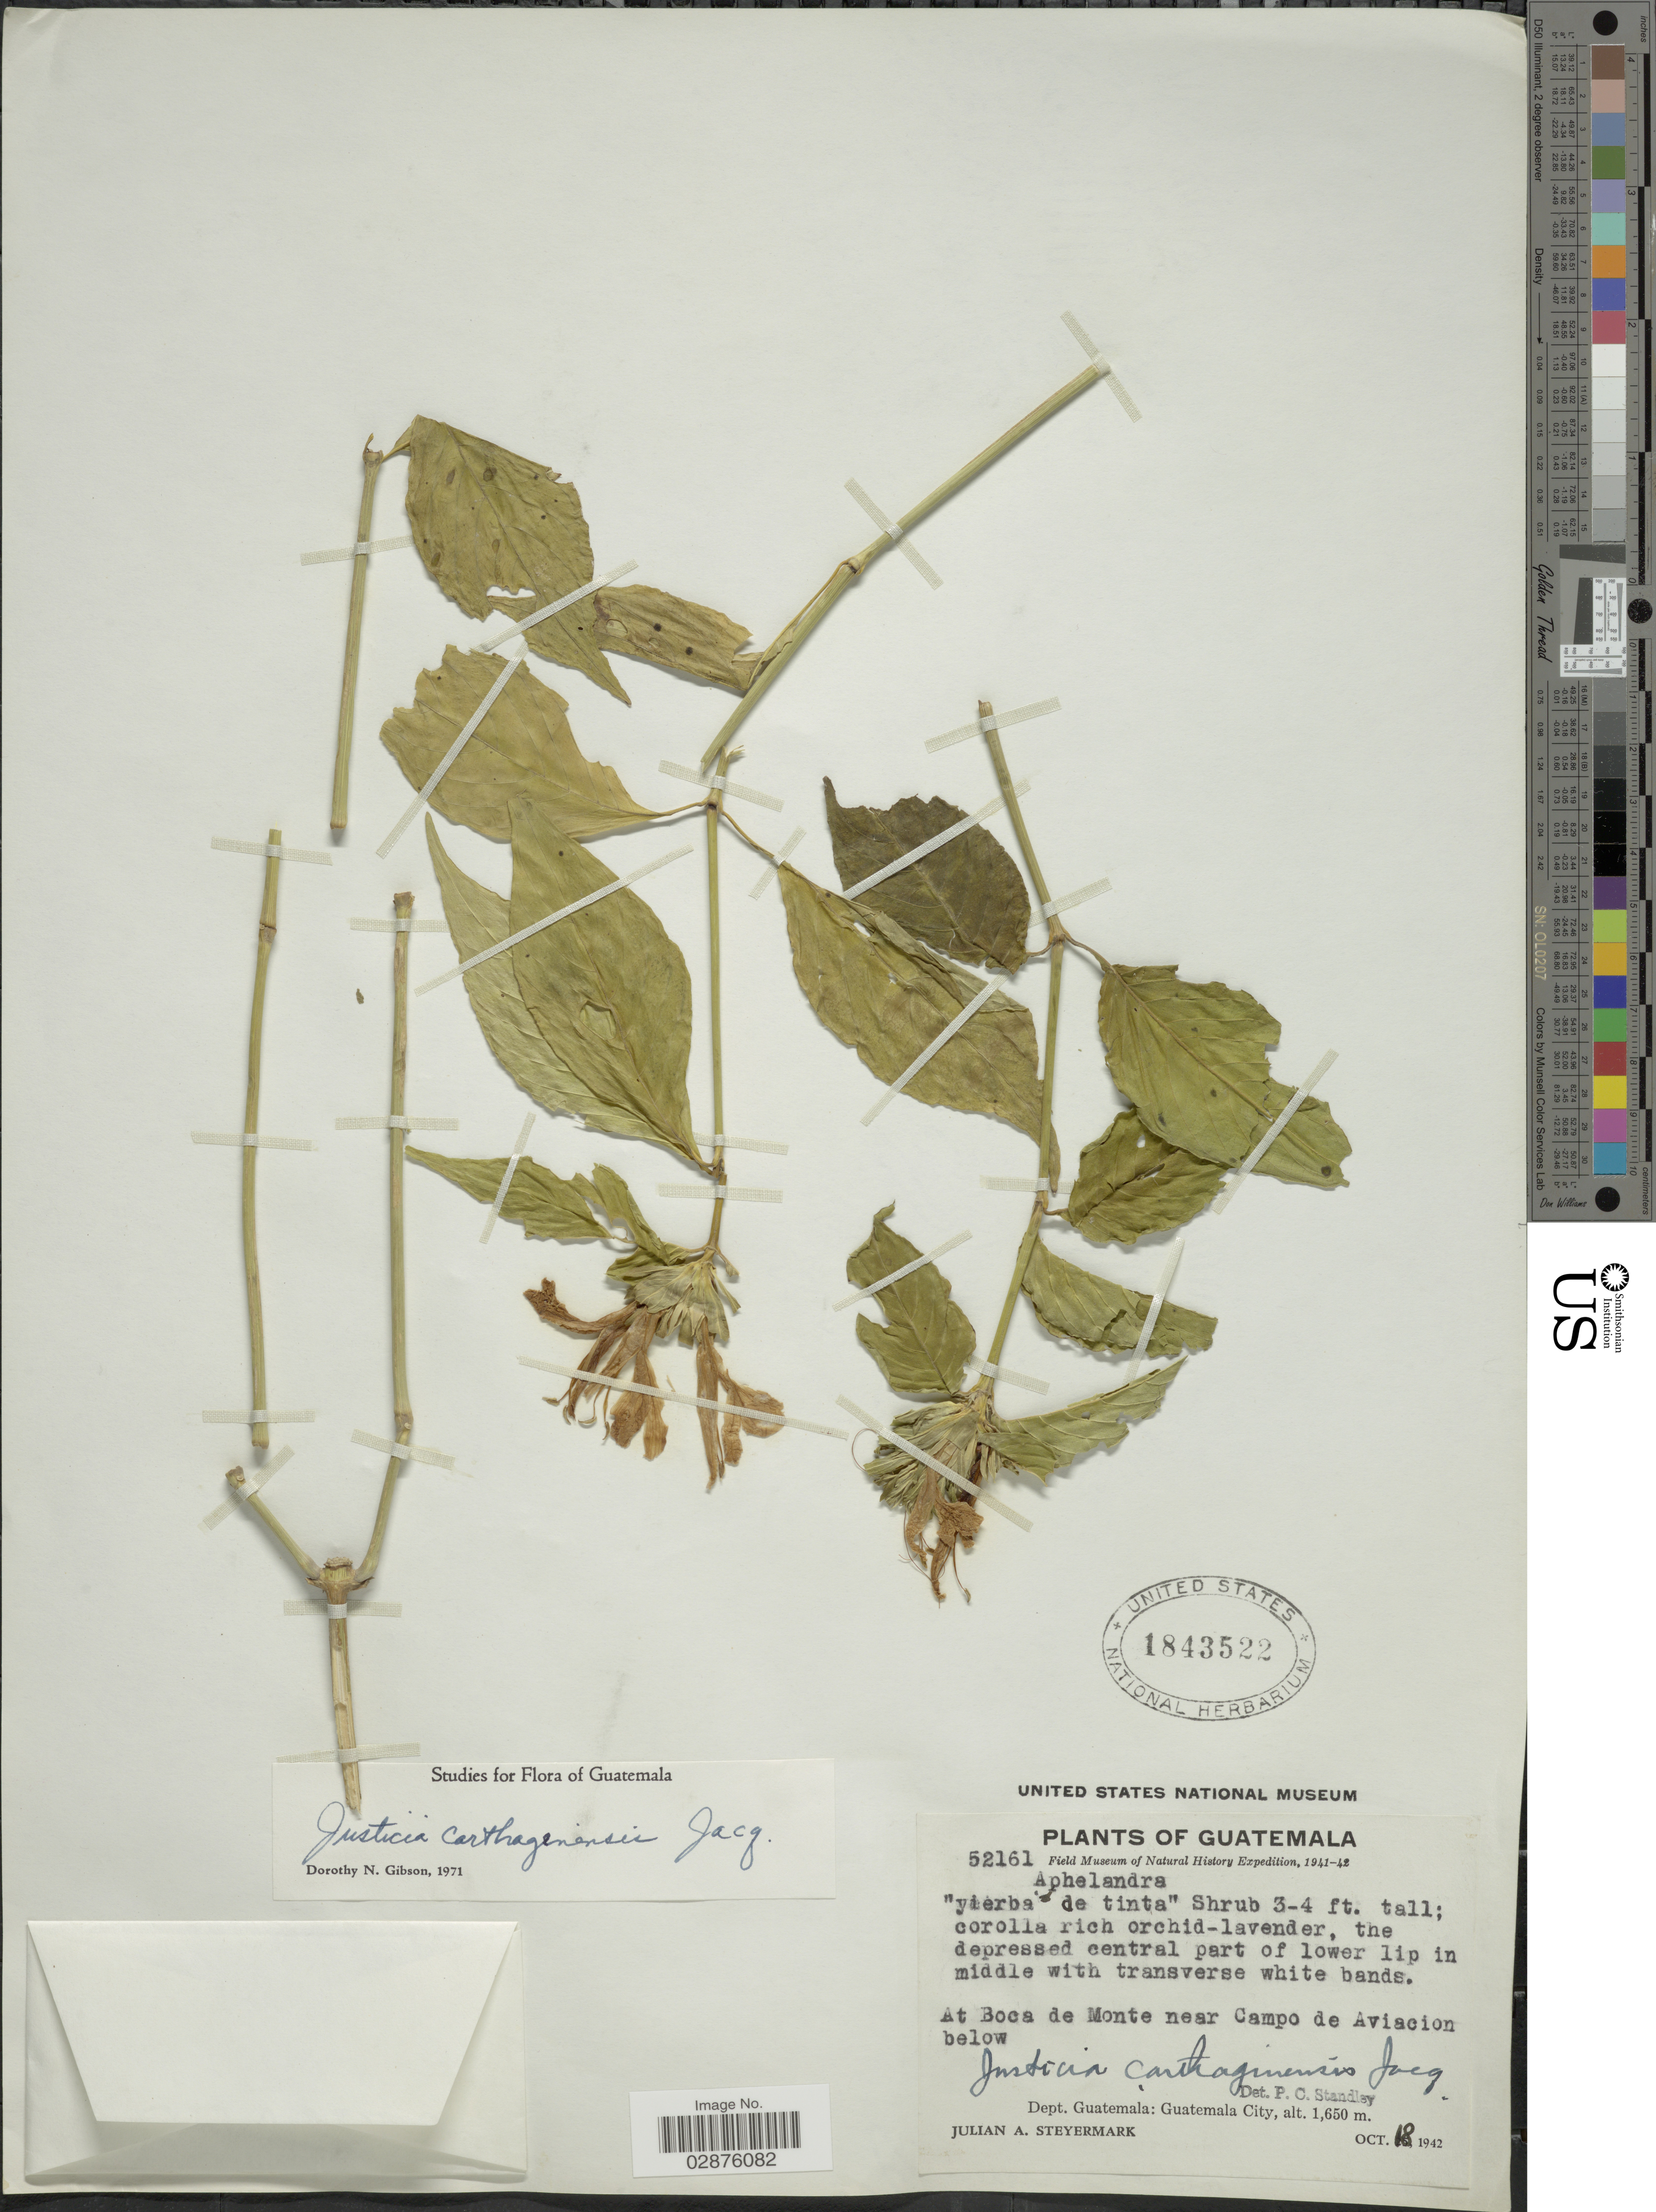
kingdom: Plantae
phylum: Tracheophyta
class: Magnoliopsida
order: Lamiales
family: Acanthaceae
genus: Justicia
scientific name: Justicia carthaginensis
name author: Jacq.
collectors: J. Steyermark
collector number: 52161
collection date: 1942-10-18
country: Guatemala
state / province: Guatemala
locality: Dept, Guatemala: Guatemala City, At Boca de Monte near Campo de Aviacion below.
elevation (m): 1650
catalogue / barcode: US 1843522